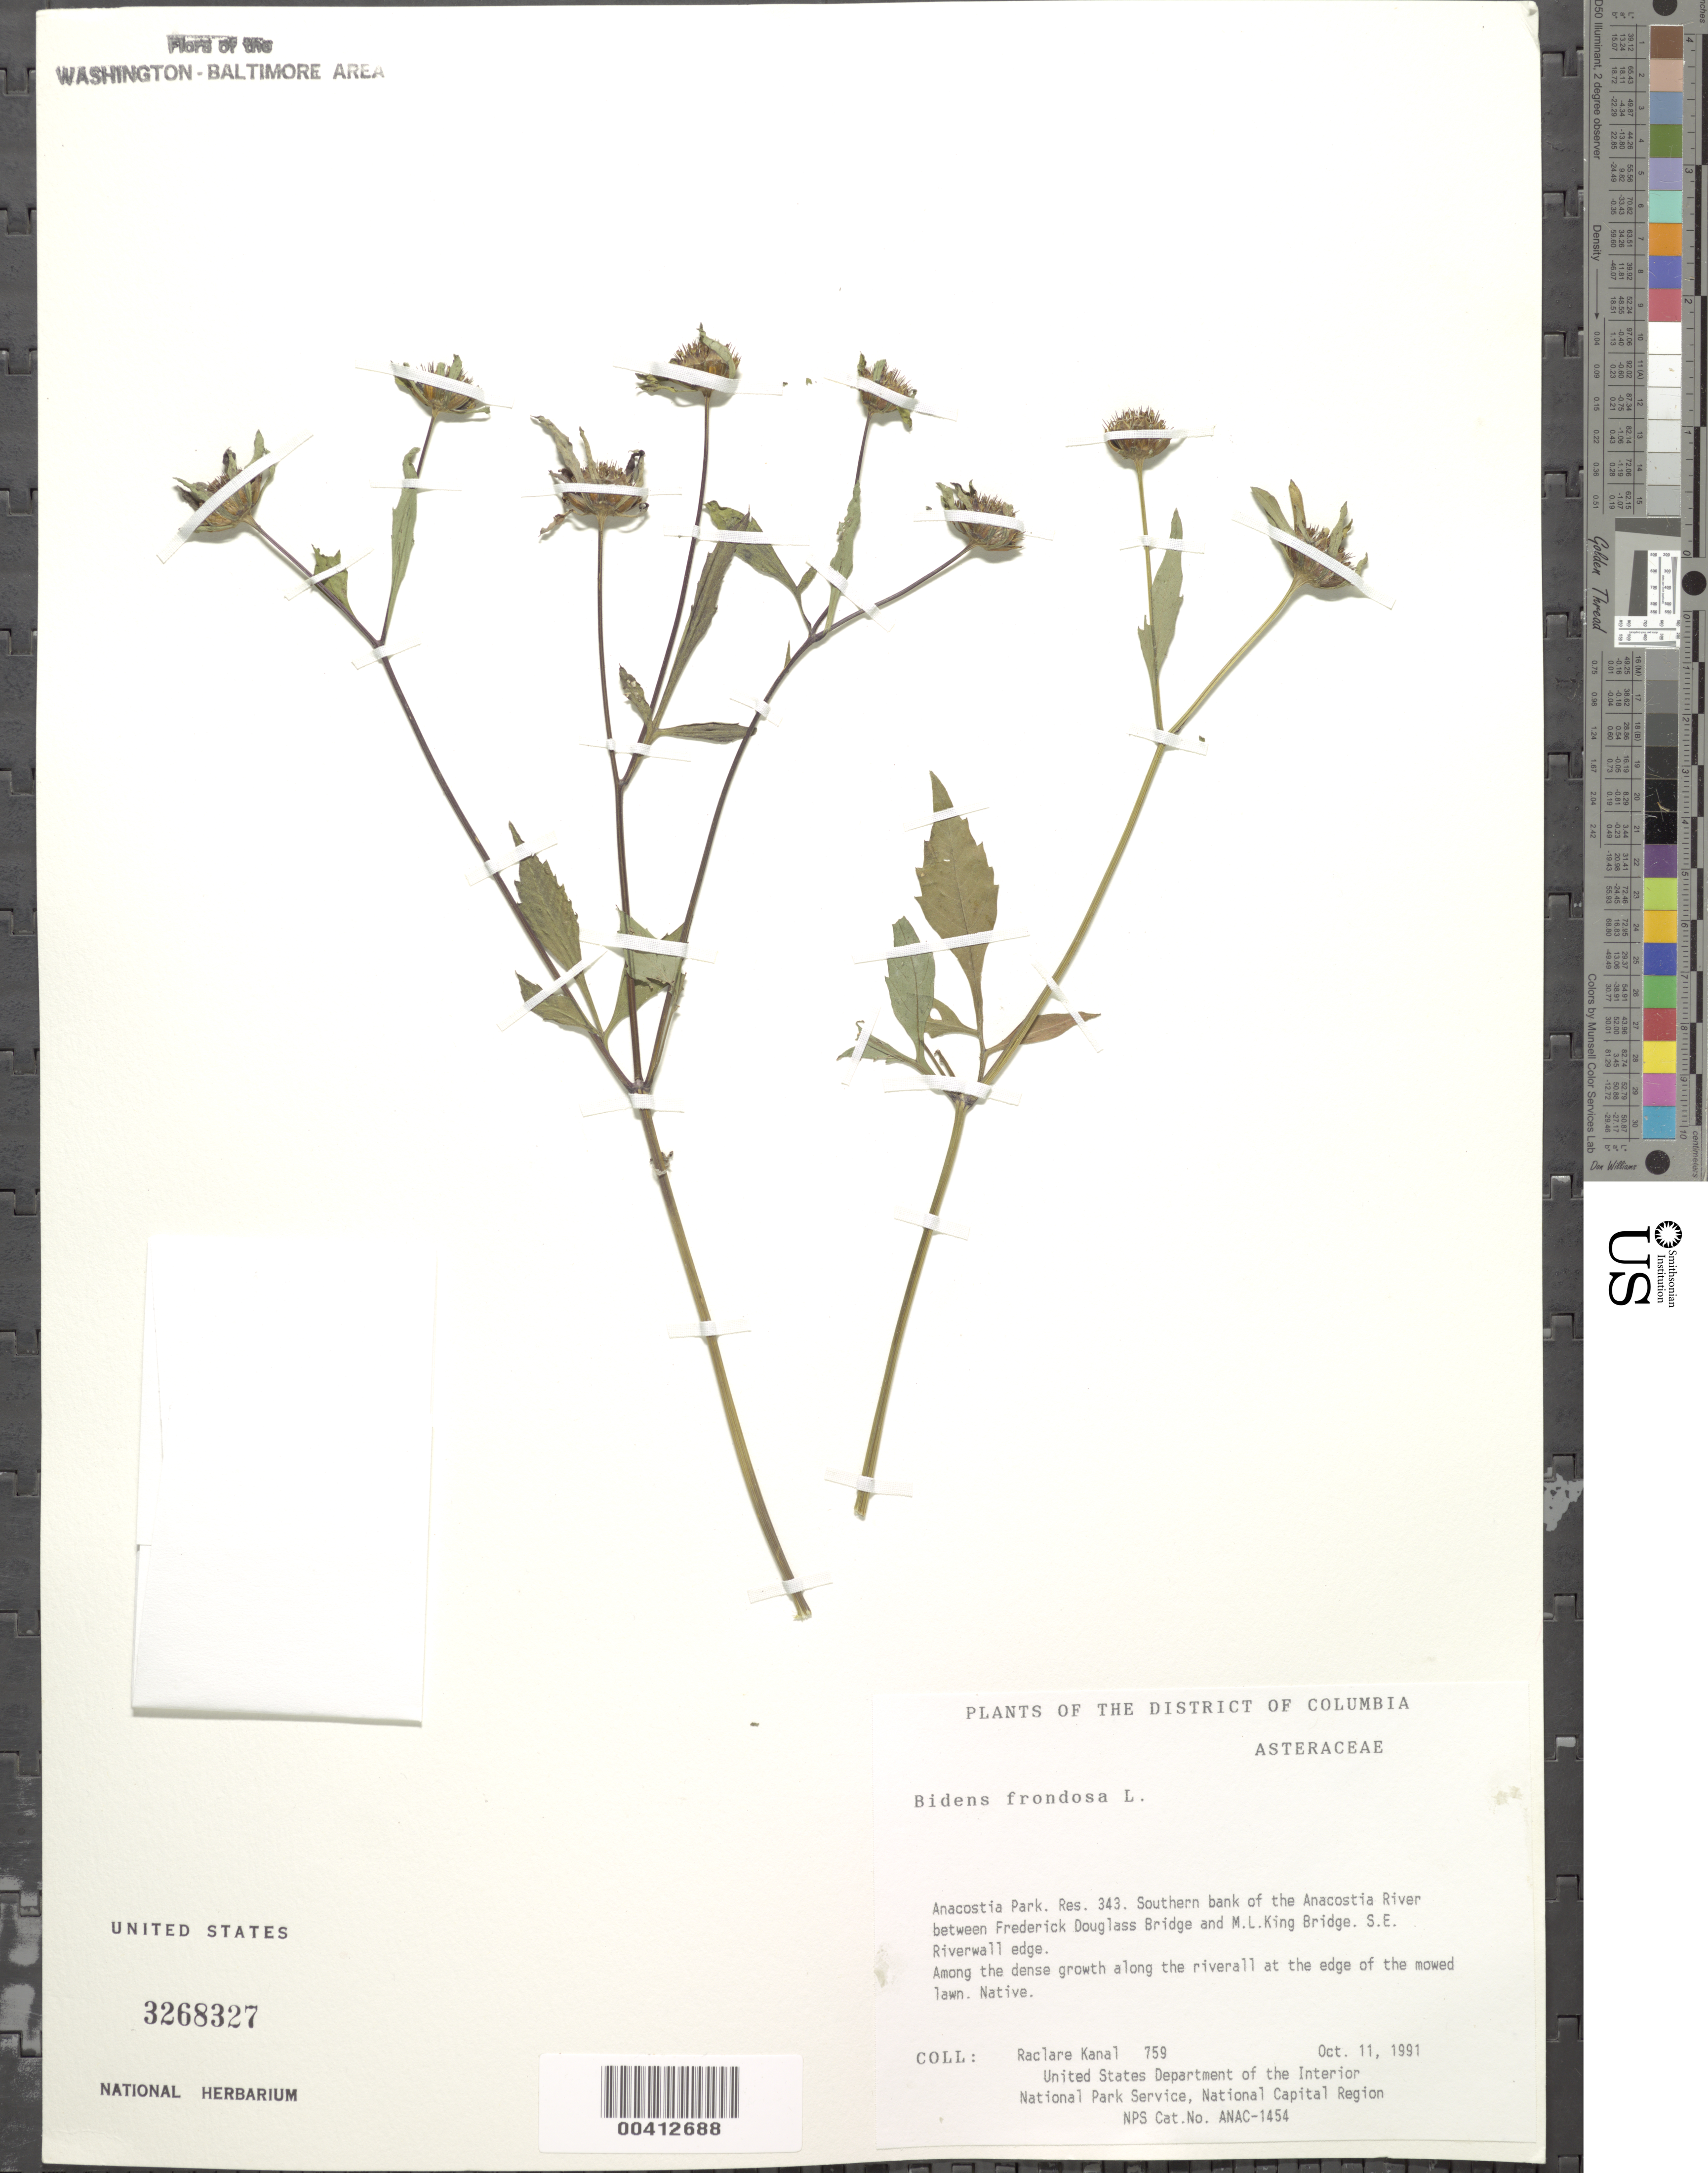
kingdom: Plantae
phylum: Tracheophyta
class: Magnoliopsida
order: Asterales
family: Asteraceae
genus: Bidens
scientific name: Bidens frondosa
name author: L.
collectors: R. Kanal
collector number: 759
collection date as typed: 11 Oct 1991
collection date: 1991-10-11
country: United States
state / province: District of Columbia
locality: Anacostia Park, Res 343, S bank of Anacostia River, between F Douglass Bridge and ML King Bridge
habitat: Riverwall edge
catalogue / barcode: US 3268327